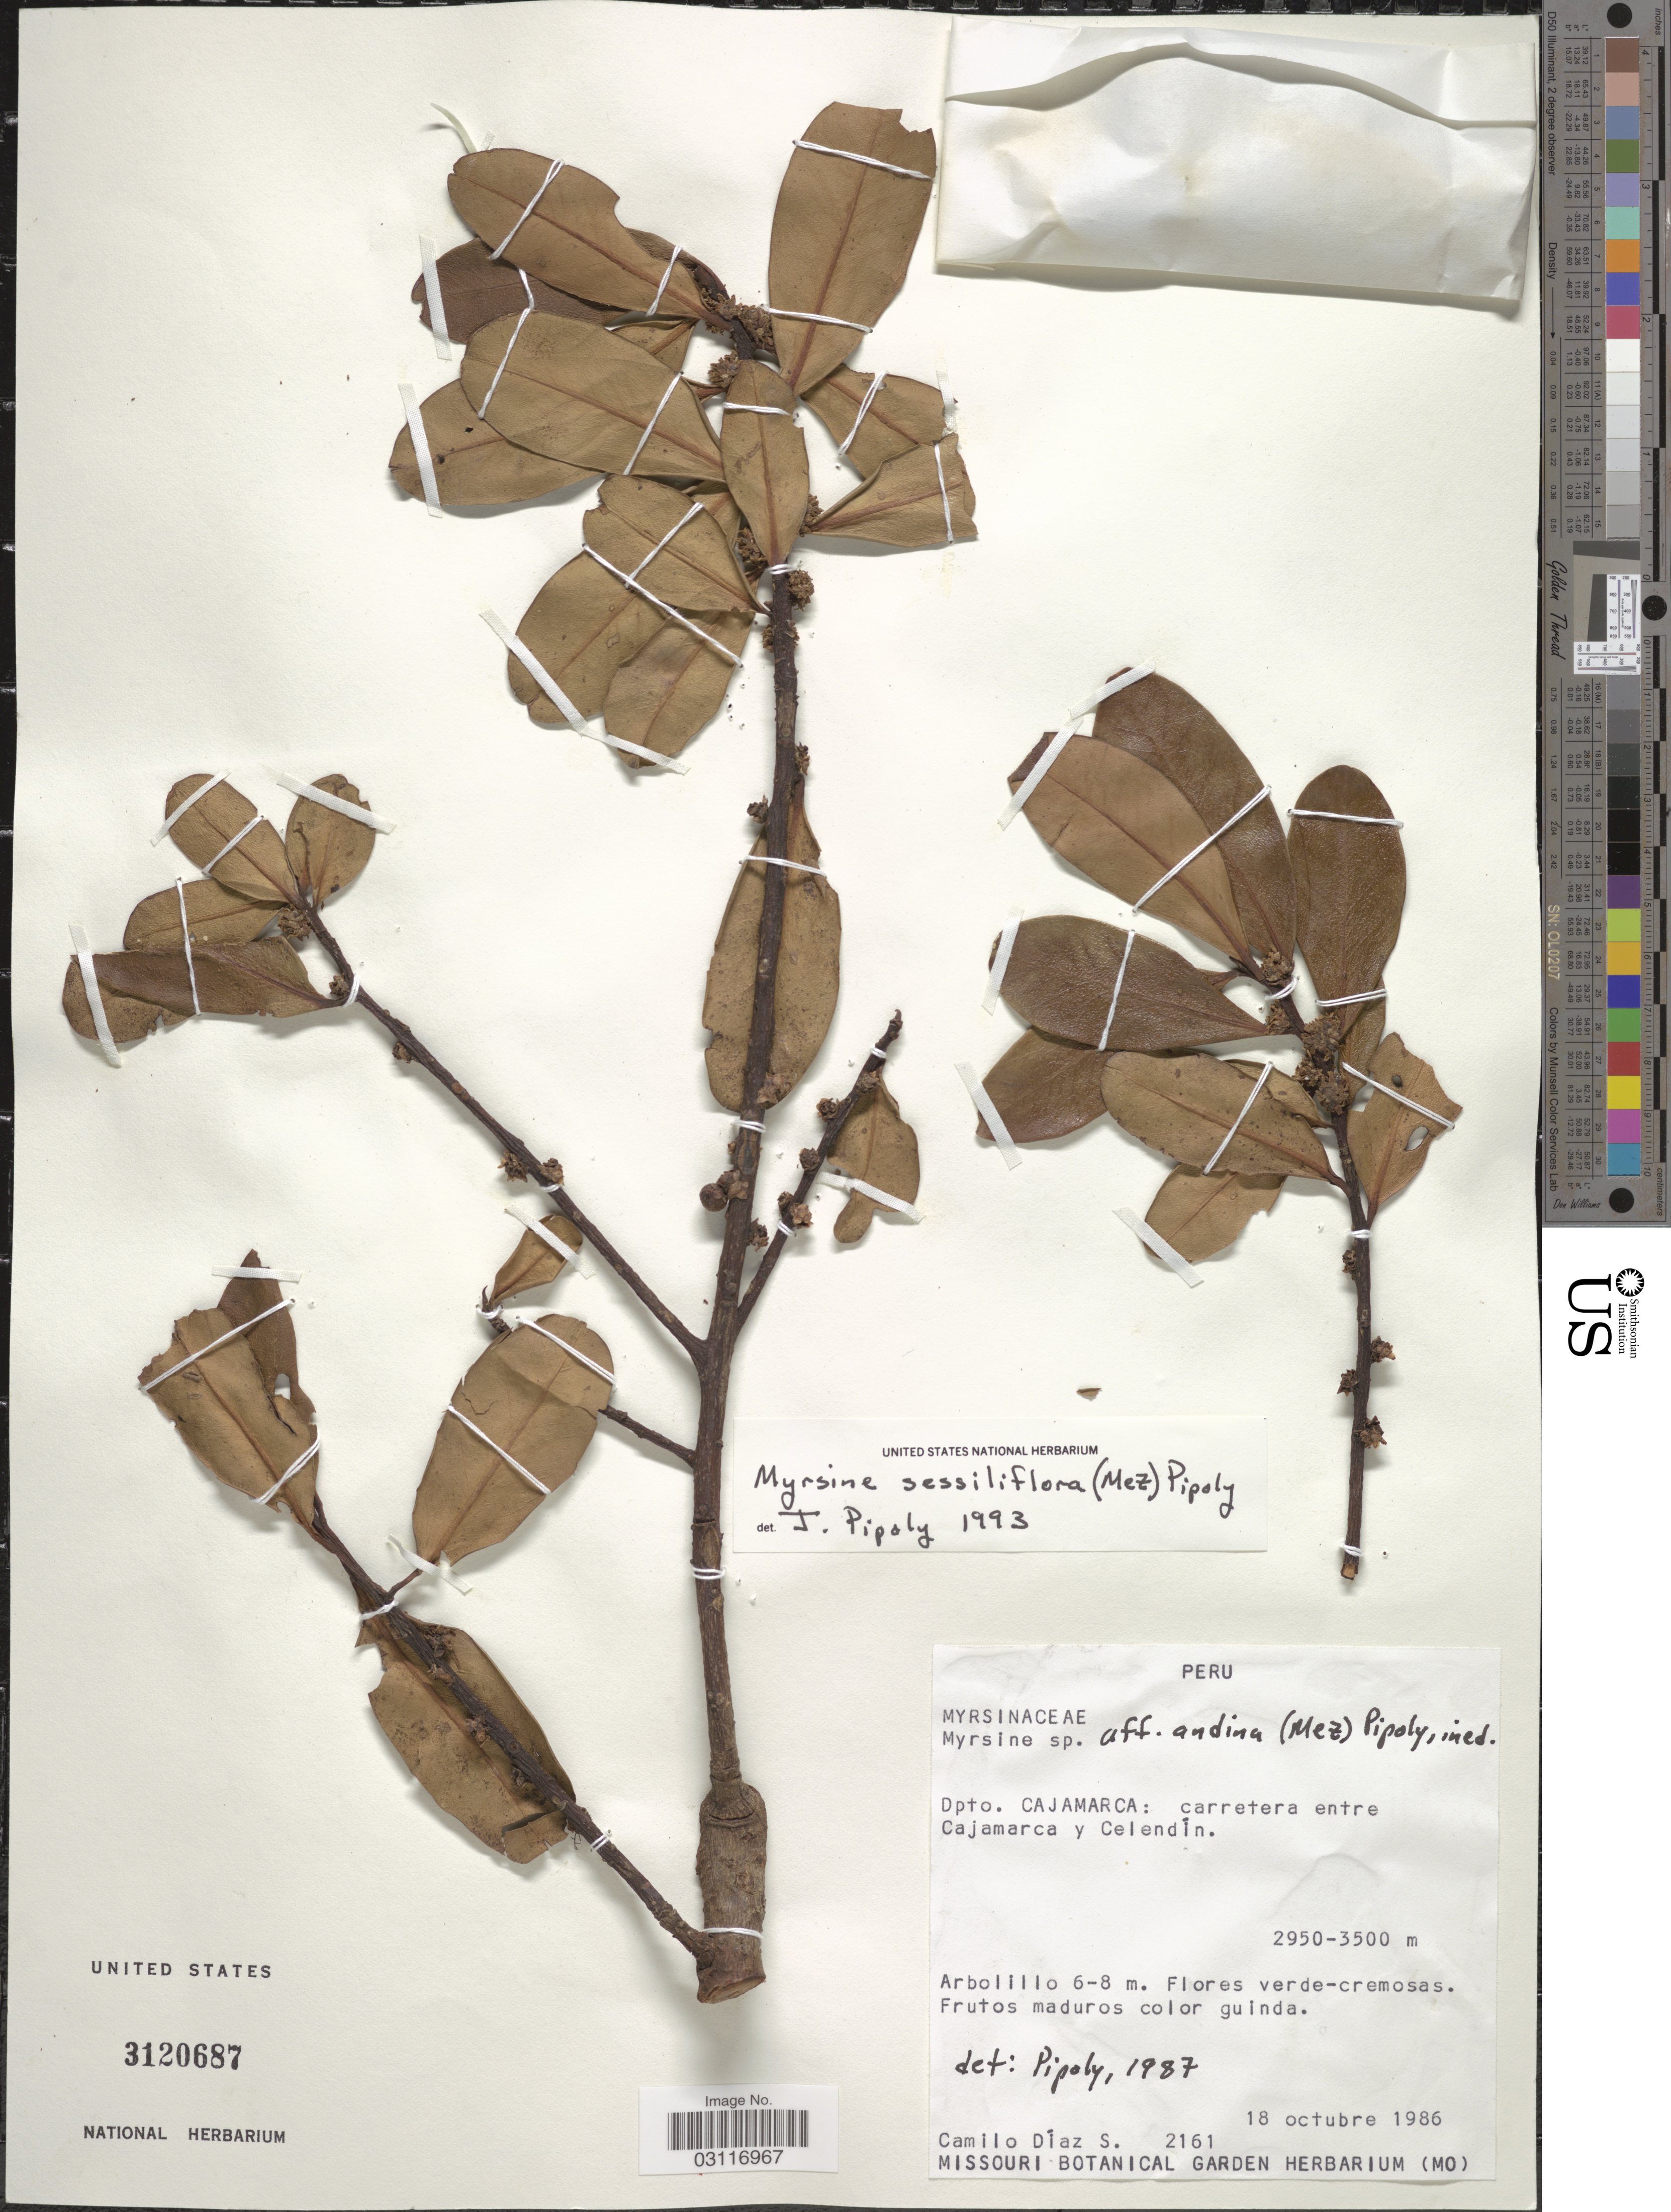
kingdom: Plantae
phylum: Tracheophyta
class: Magnoliopsida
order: Ericales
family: Primulaceae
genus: Myrsine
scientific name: Myrsine sessiliflora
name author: (Mez) Pipoly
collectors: C. Díaz S.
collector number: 2161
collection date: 1986-10-18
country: Peru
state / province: Cajamarca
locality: Dpto. Cajamarca: carretera entre Cajamarca y Celendín.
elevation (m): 2950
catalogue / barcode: US 3120687